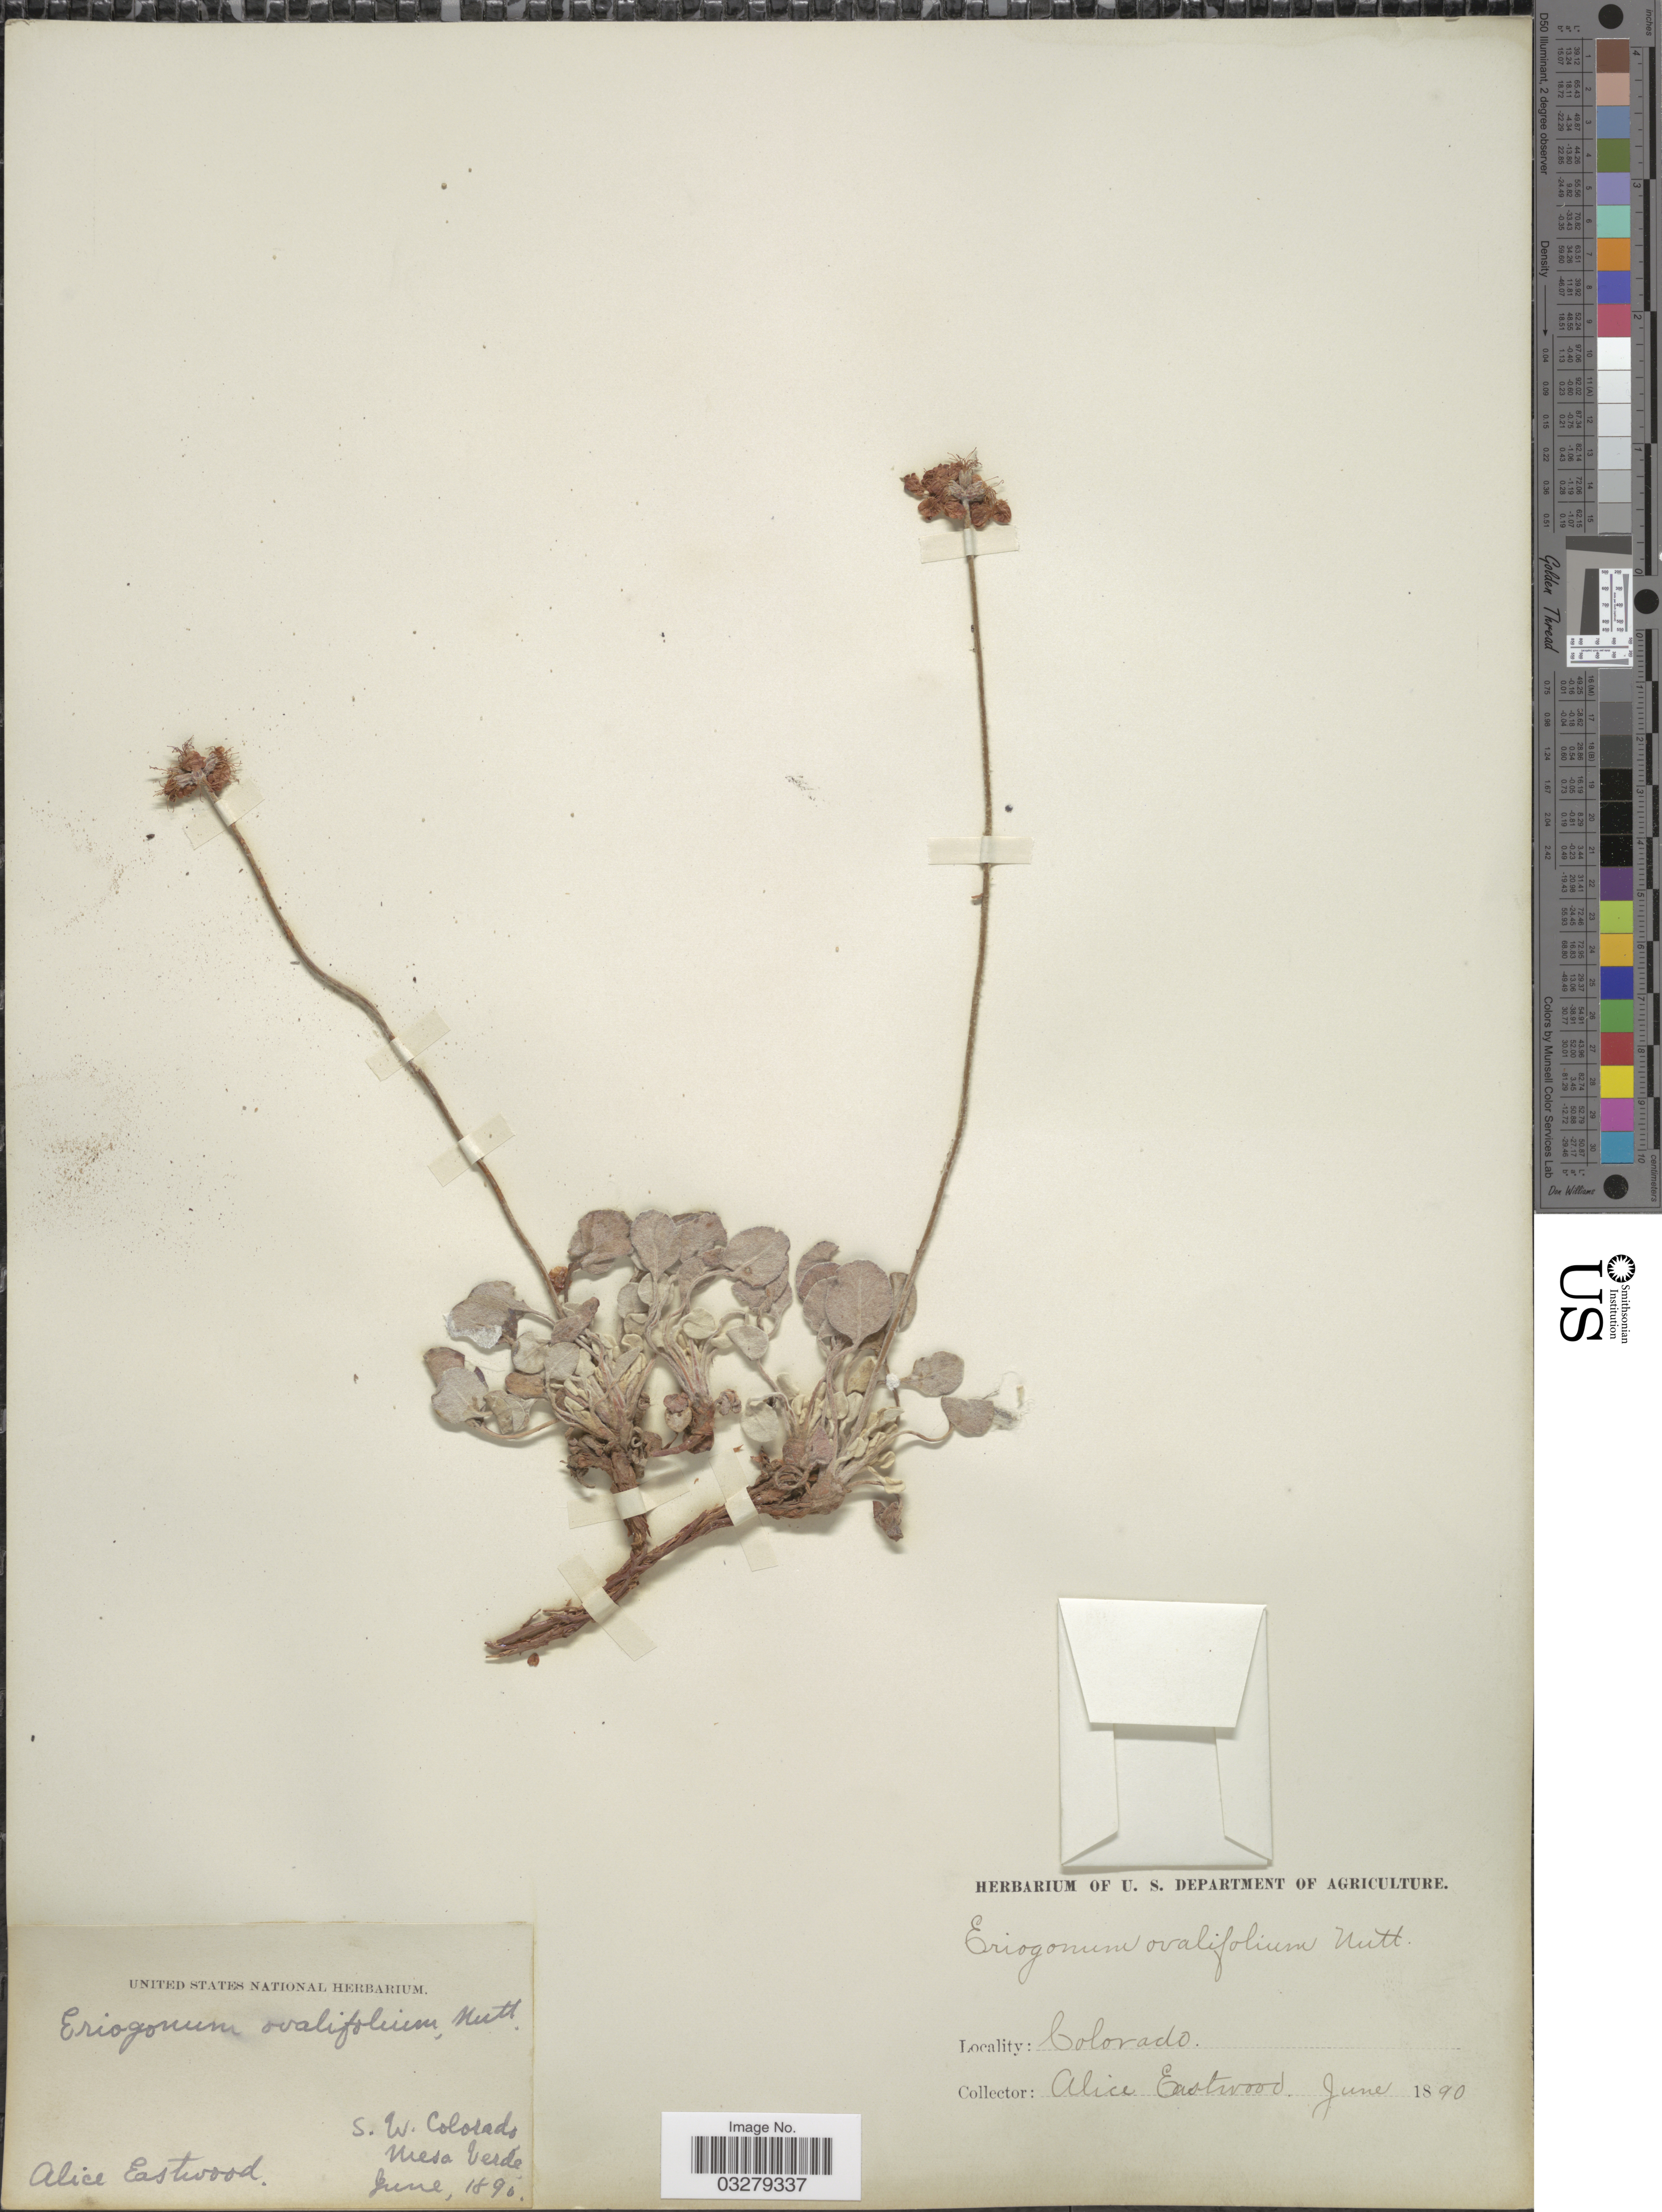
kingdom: Plantae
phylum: Tracheophyta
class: Magnoliopsida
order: Caryophyllales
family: Polygonaceae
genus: Eriogonum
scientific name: Eriogonum ovalifolium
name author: Nutt.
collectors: A. Eastwood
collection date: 1890-06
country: United States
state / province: Colorado